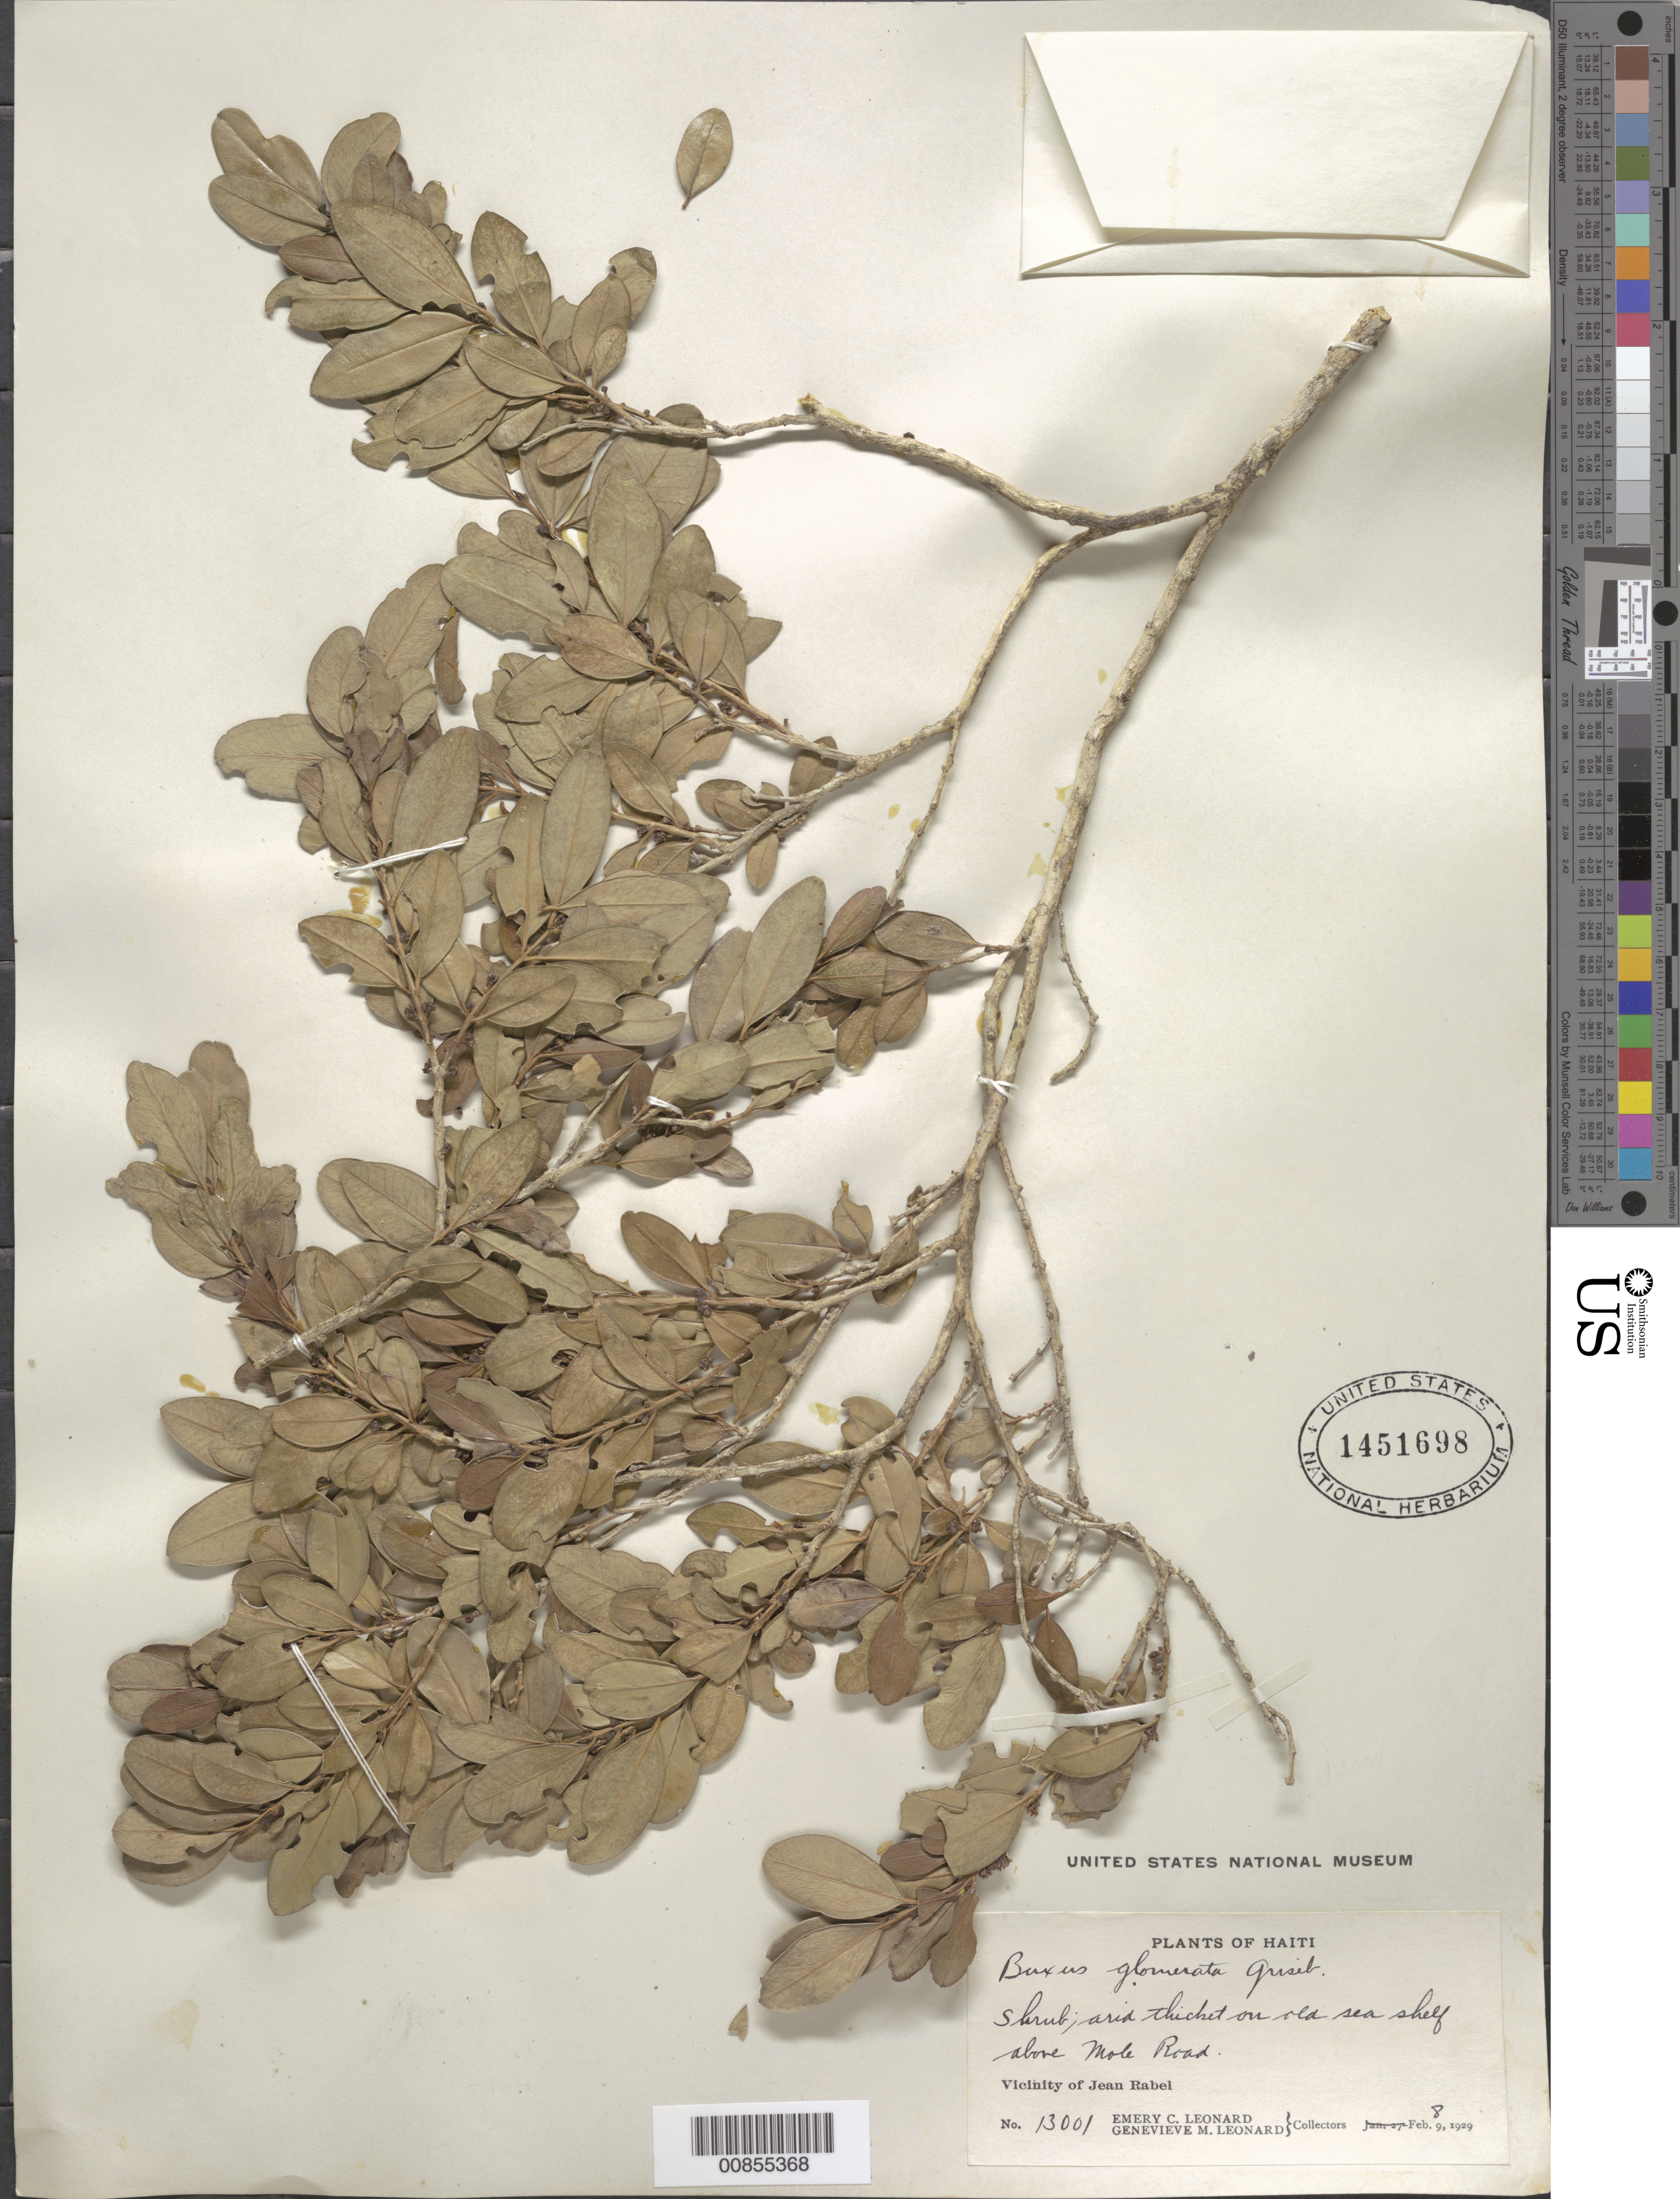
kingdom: Plantae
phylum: Tracheophyta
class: Magnoliopsida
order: Buxales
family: Buxaceae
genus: Buxus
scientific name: Buxus glomerata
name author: (Griseb.) Müll. Arg.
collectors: E. C. Leonard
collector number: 13001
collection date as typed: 08 Feb 1929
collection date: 1929-02-08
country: Haiti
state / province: Nord-Ouest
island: Hispaniola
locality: Vicinity of Jean Rabel, sea shelf above Mole Road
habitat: Arid thicket on old sea shelf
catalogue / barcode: US 1451698